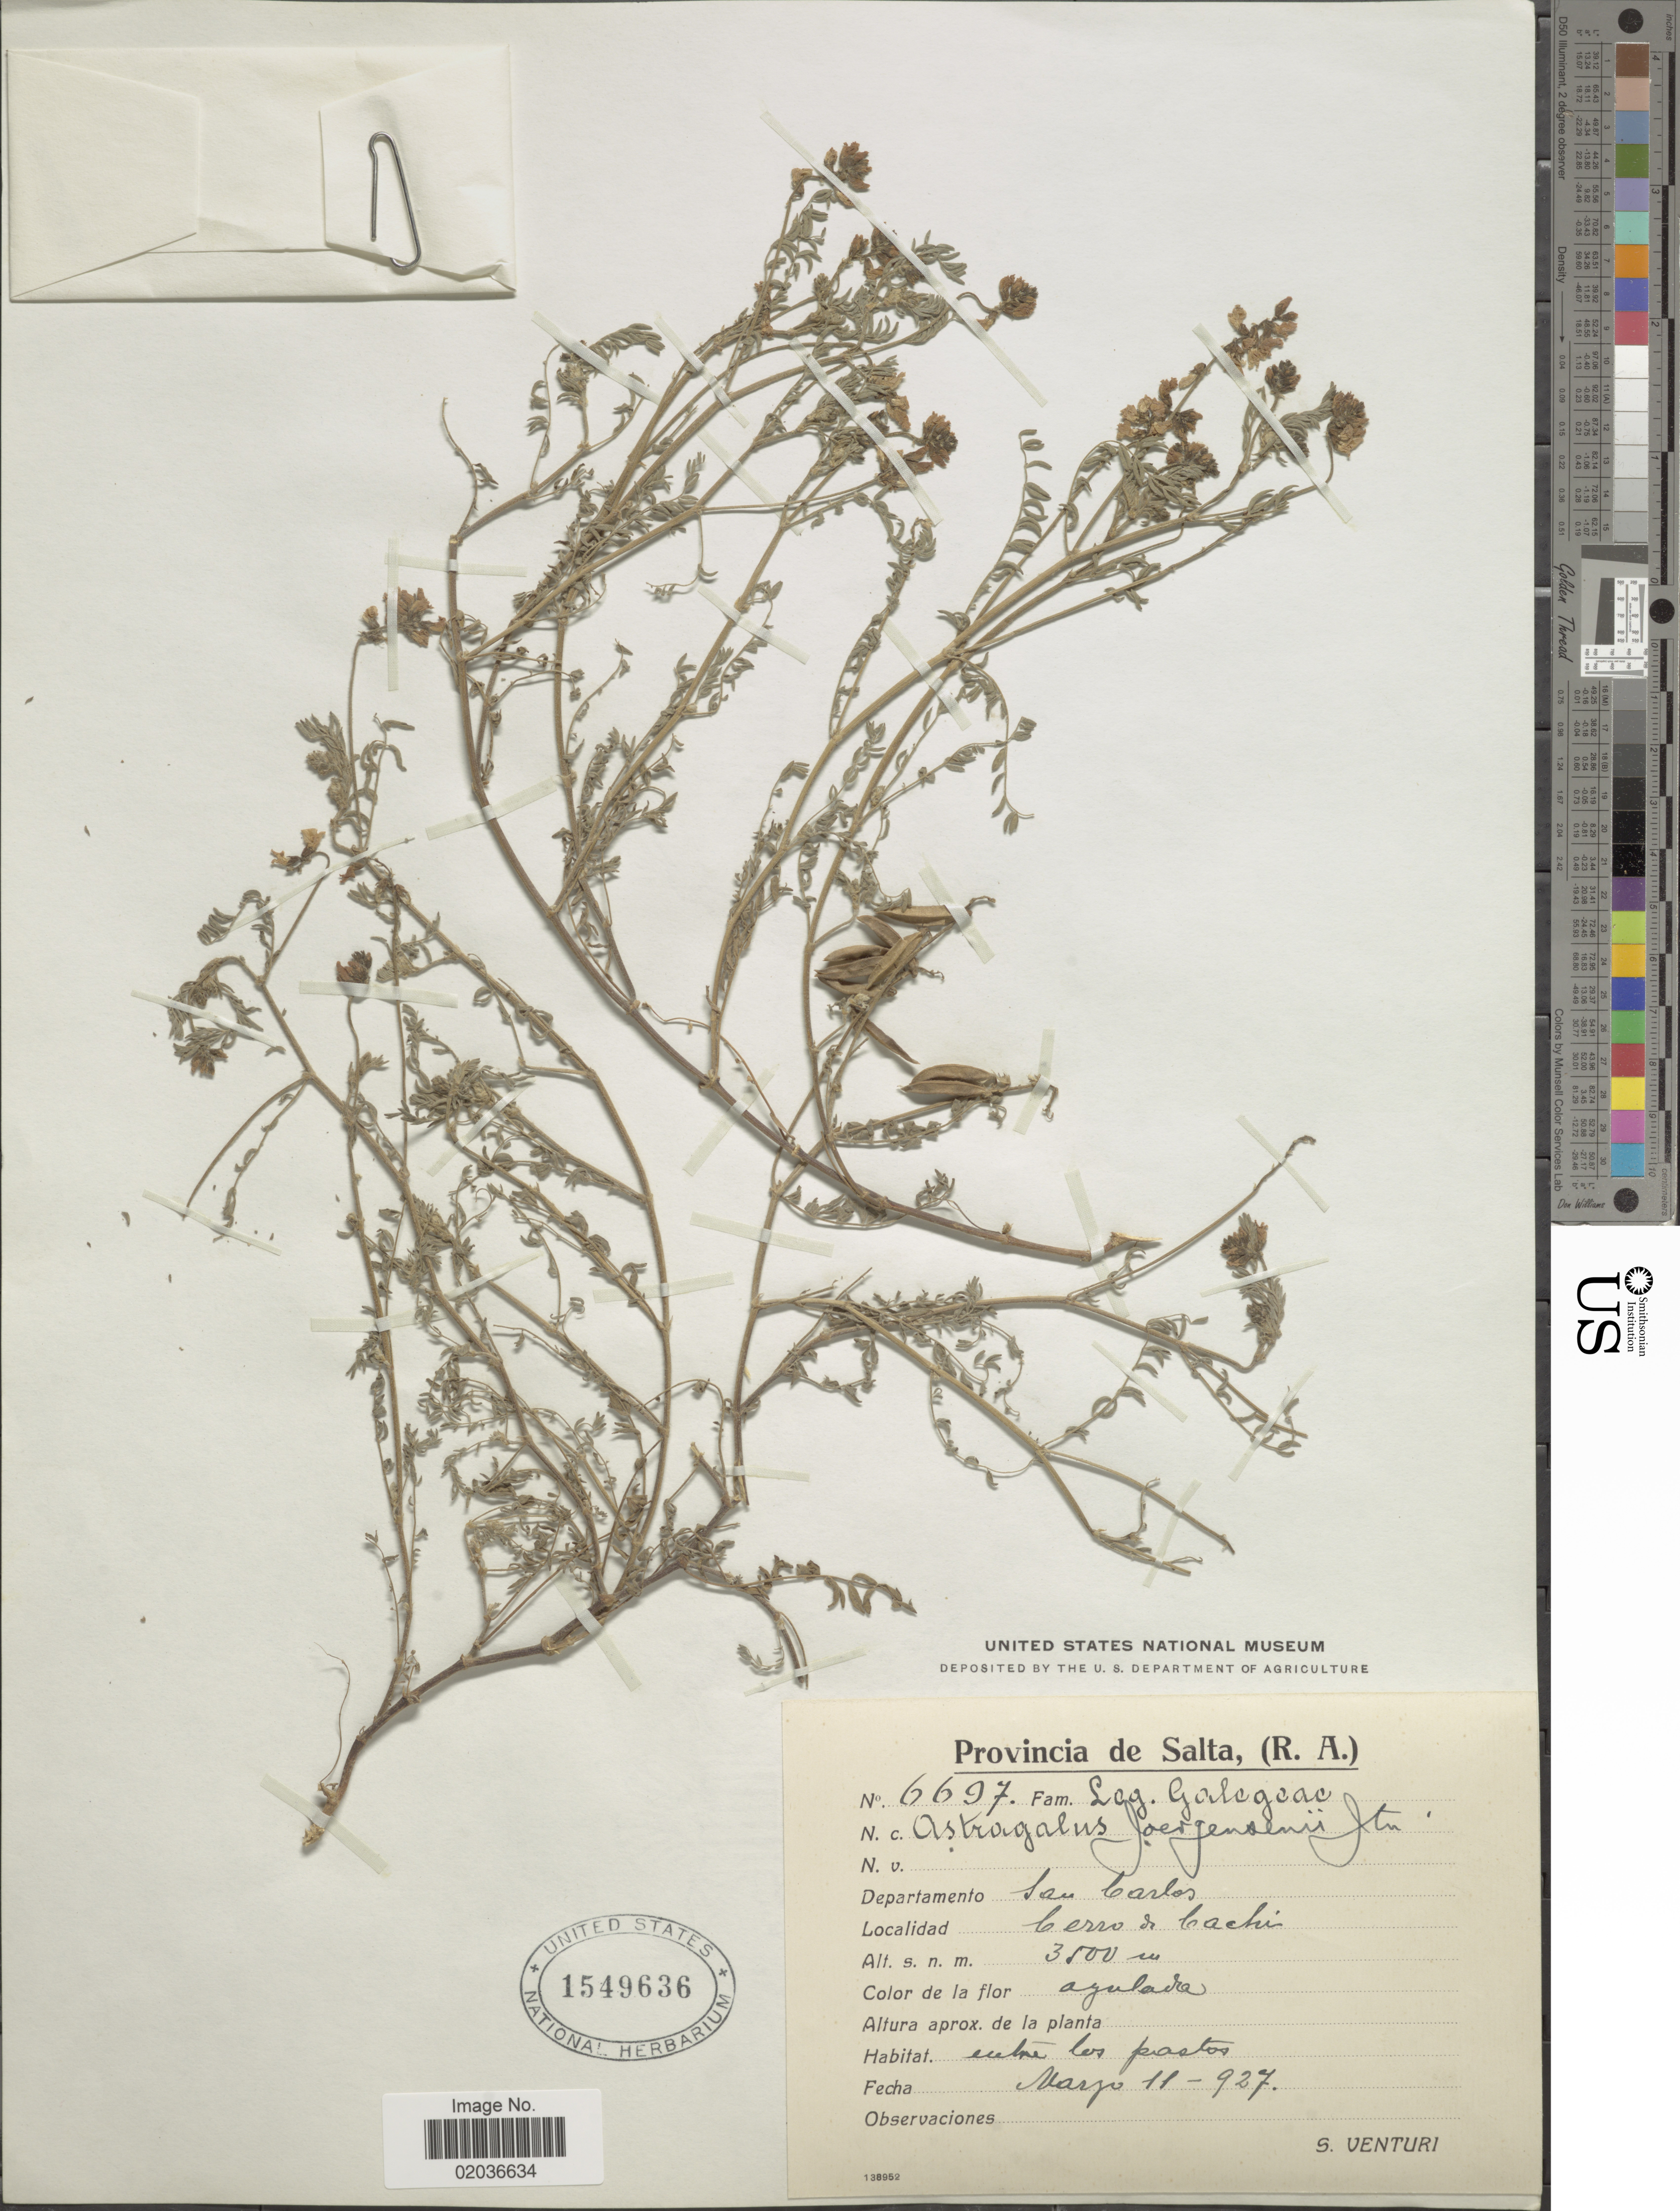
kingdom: Plantae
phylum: Tracheophyta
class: Magnoliopsida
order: Fabales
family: Fabaceae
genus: Astragalus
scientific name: Astragalus joergensenii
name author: I.M. Johnst.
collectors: S. Venturi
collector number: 6697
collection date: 1927-03-11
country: Argentina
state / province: Salta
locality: Provincia de Salta, (R.A.). Departamento San Carlos. Cerro de Cachi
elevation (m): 3500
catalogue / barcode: US 1549636